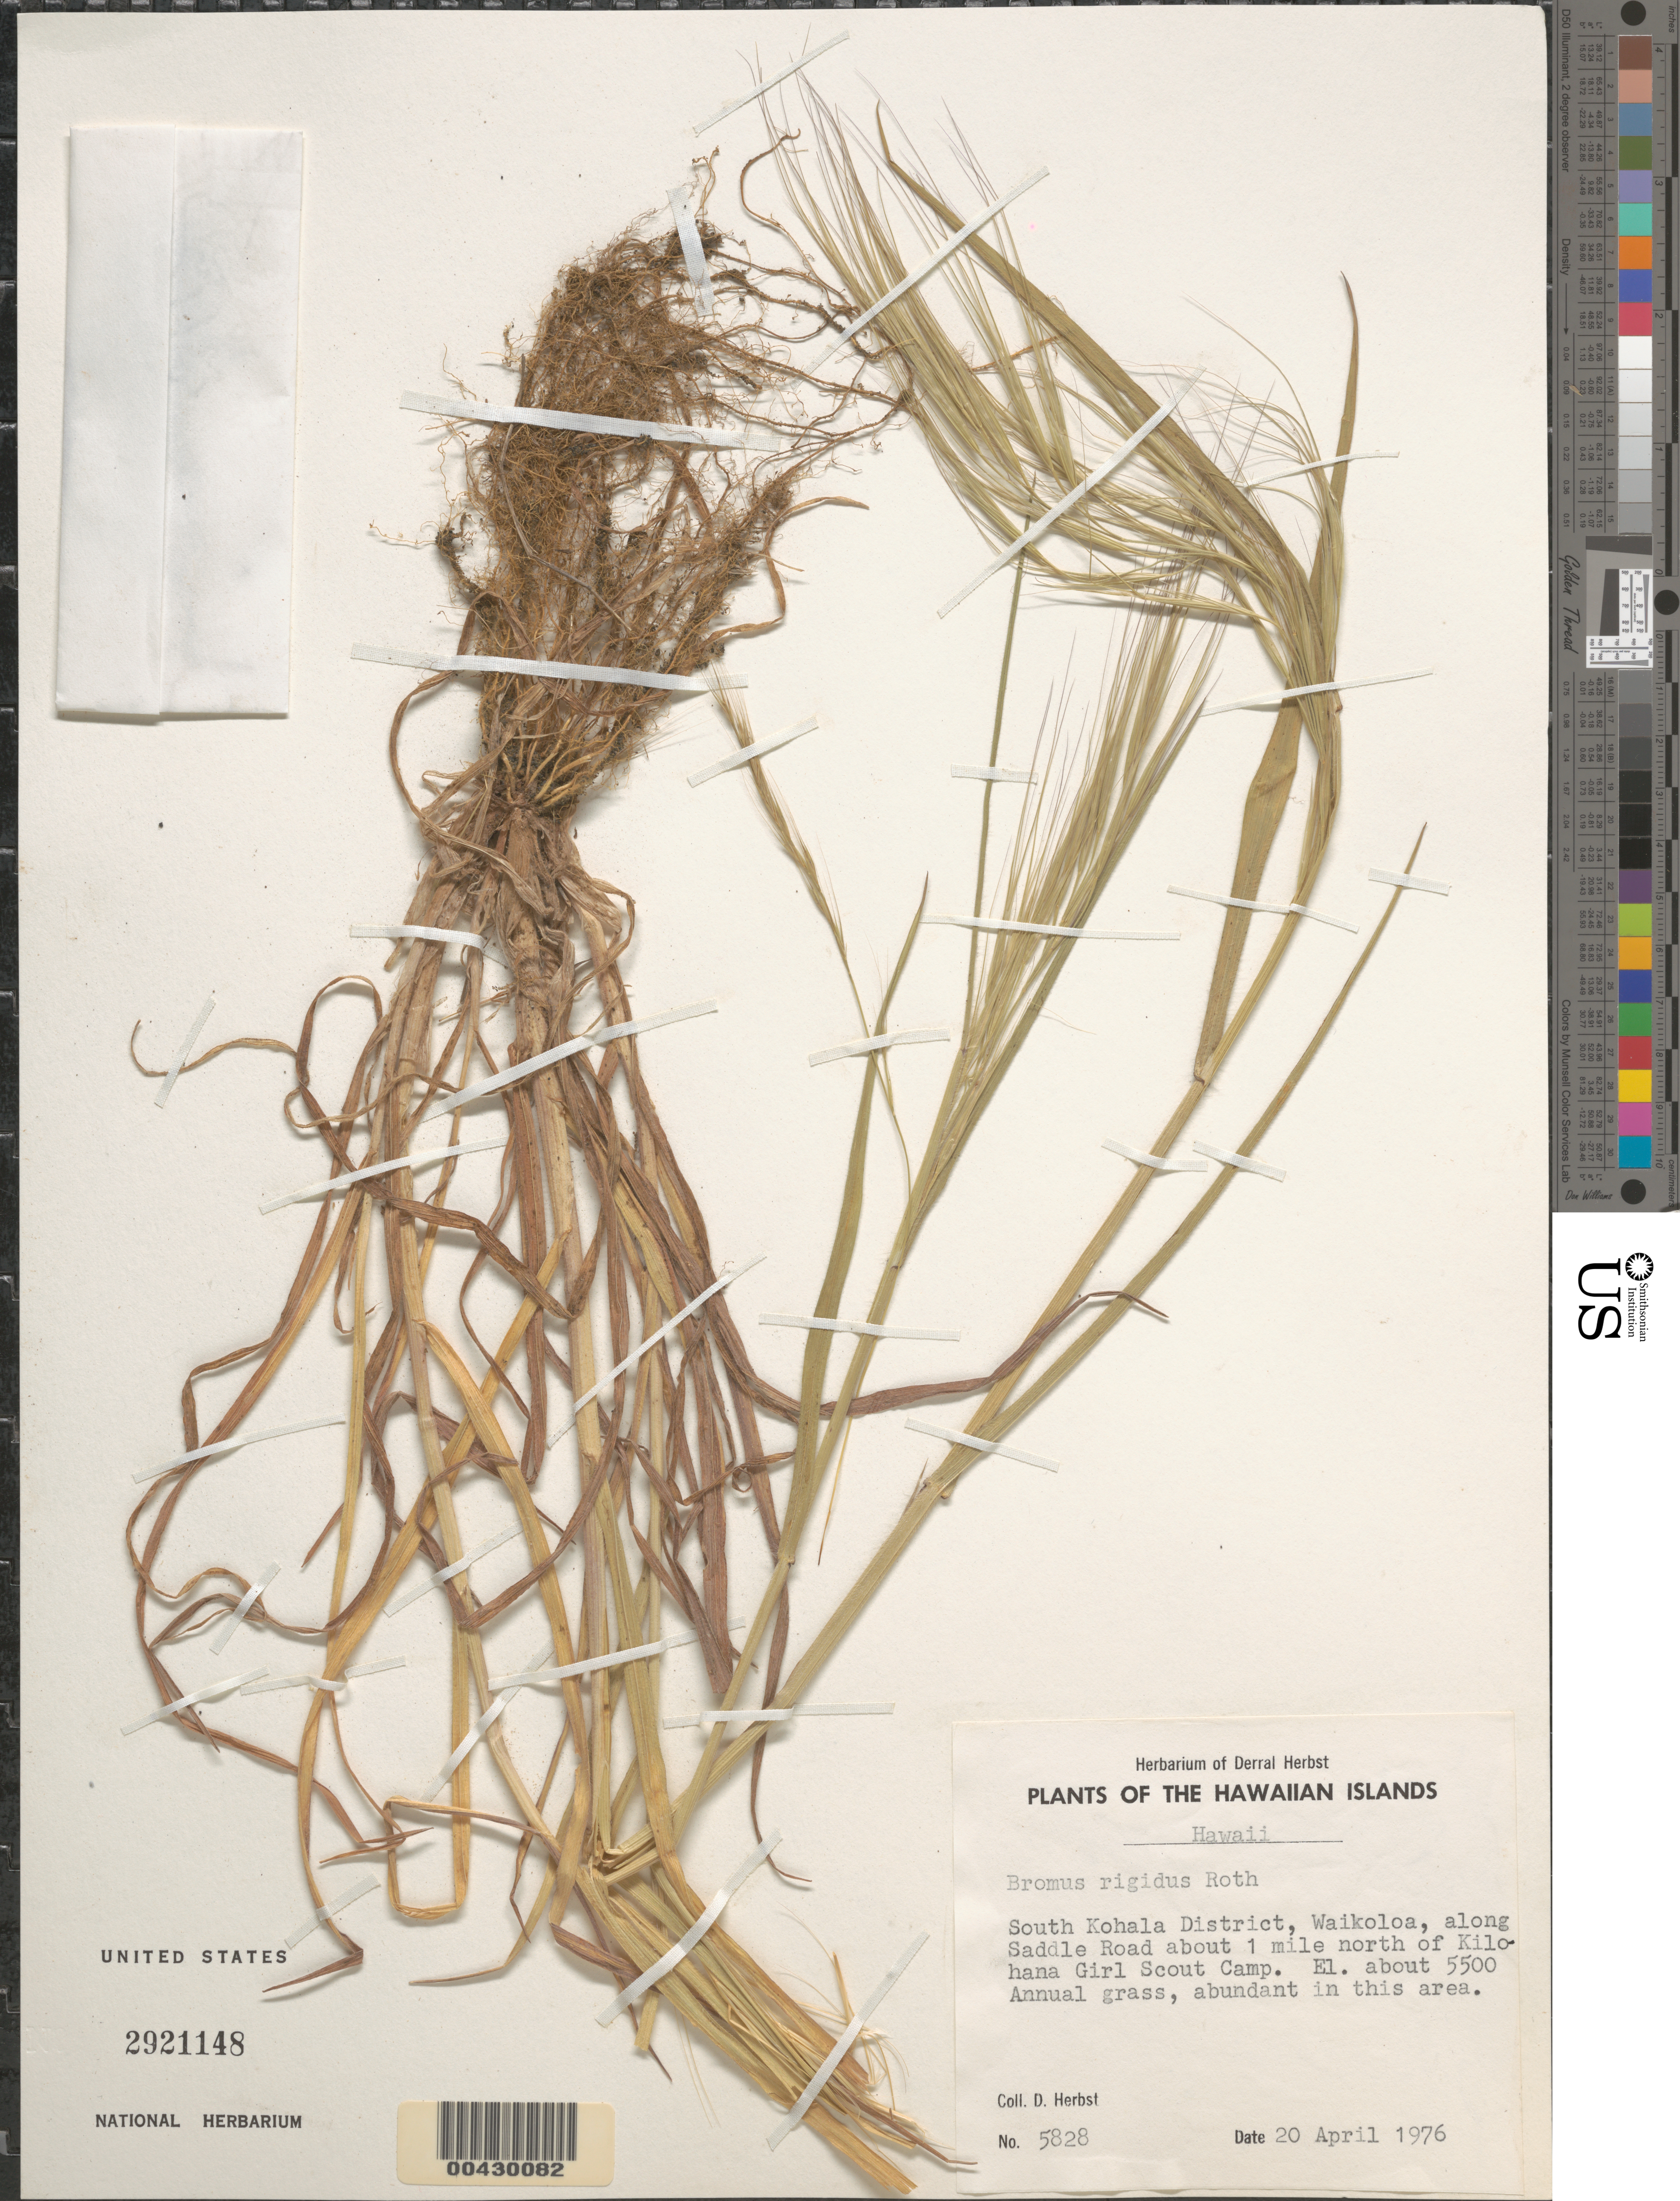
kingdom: Plantae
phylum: Tracheophyta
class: Liliopsida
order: Poales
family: Poaceae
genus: Bromus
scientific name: Bromus diandrus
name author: Roth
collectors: D. R. Herbst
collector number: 5828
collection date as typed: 20 Apr 1976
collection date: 1976-04-20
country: United States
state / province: Hawaii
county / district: Hawaii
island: Hawaii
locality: South Kohala District, Waikoloa, along Saddle Road about 1 mile north of Kilohana Girl Scout Camp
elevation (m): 1676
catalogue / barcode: US 2921148